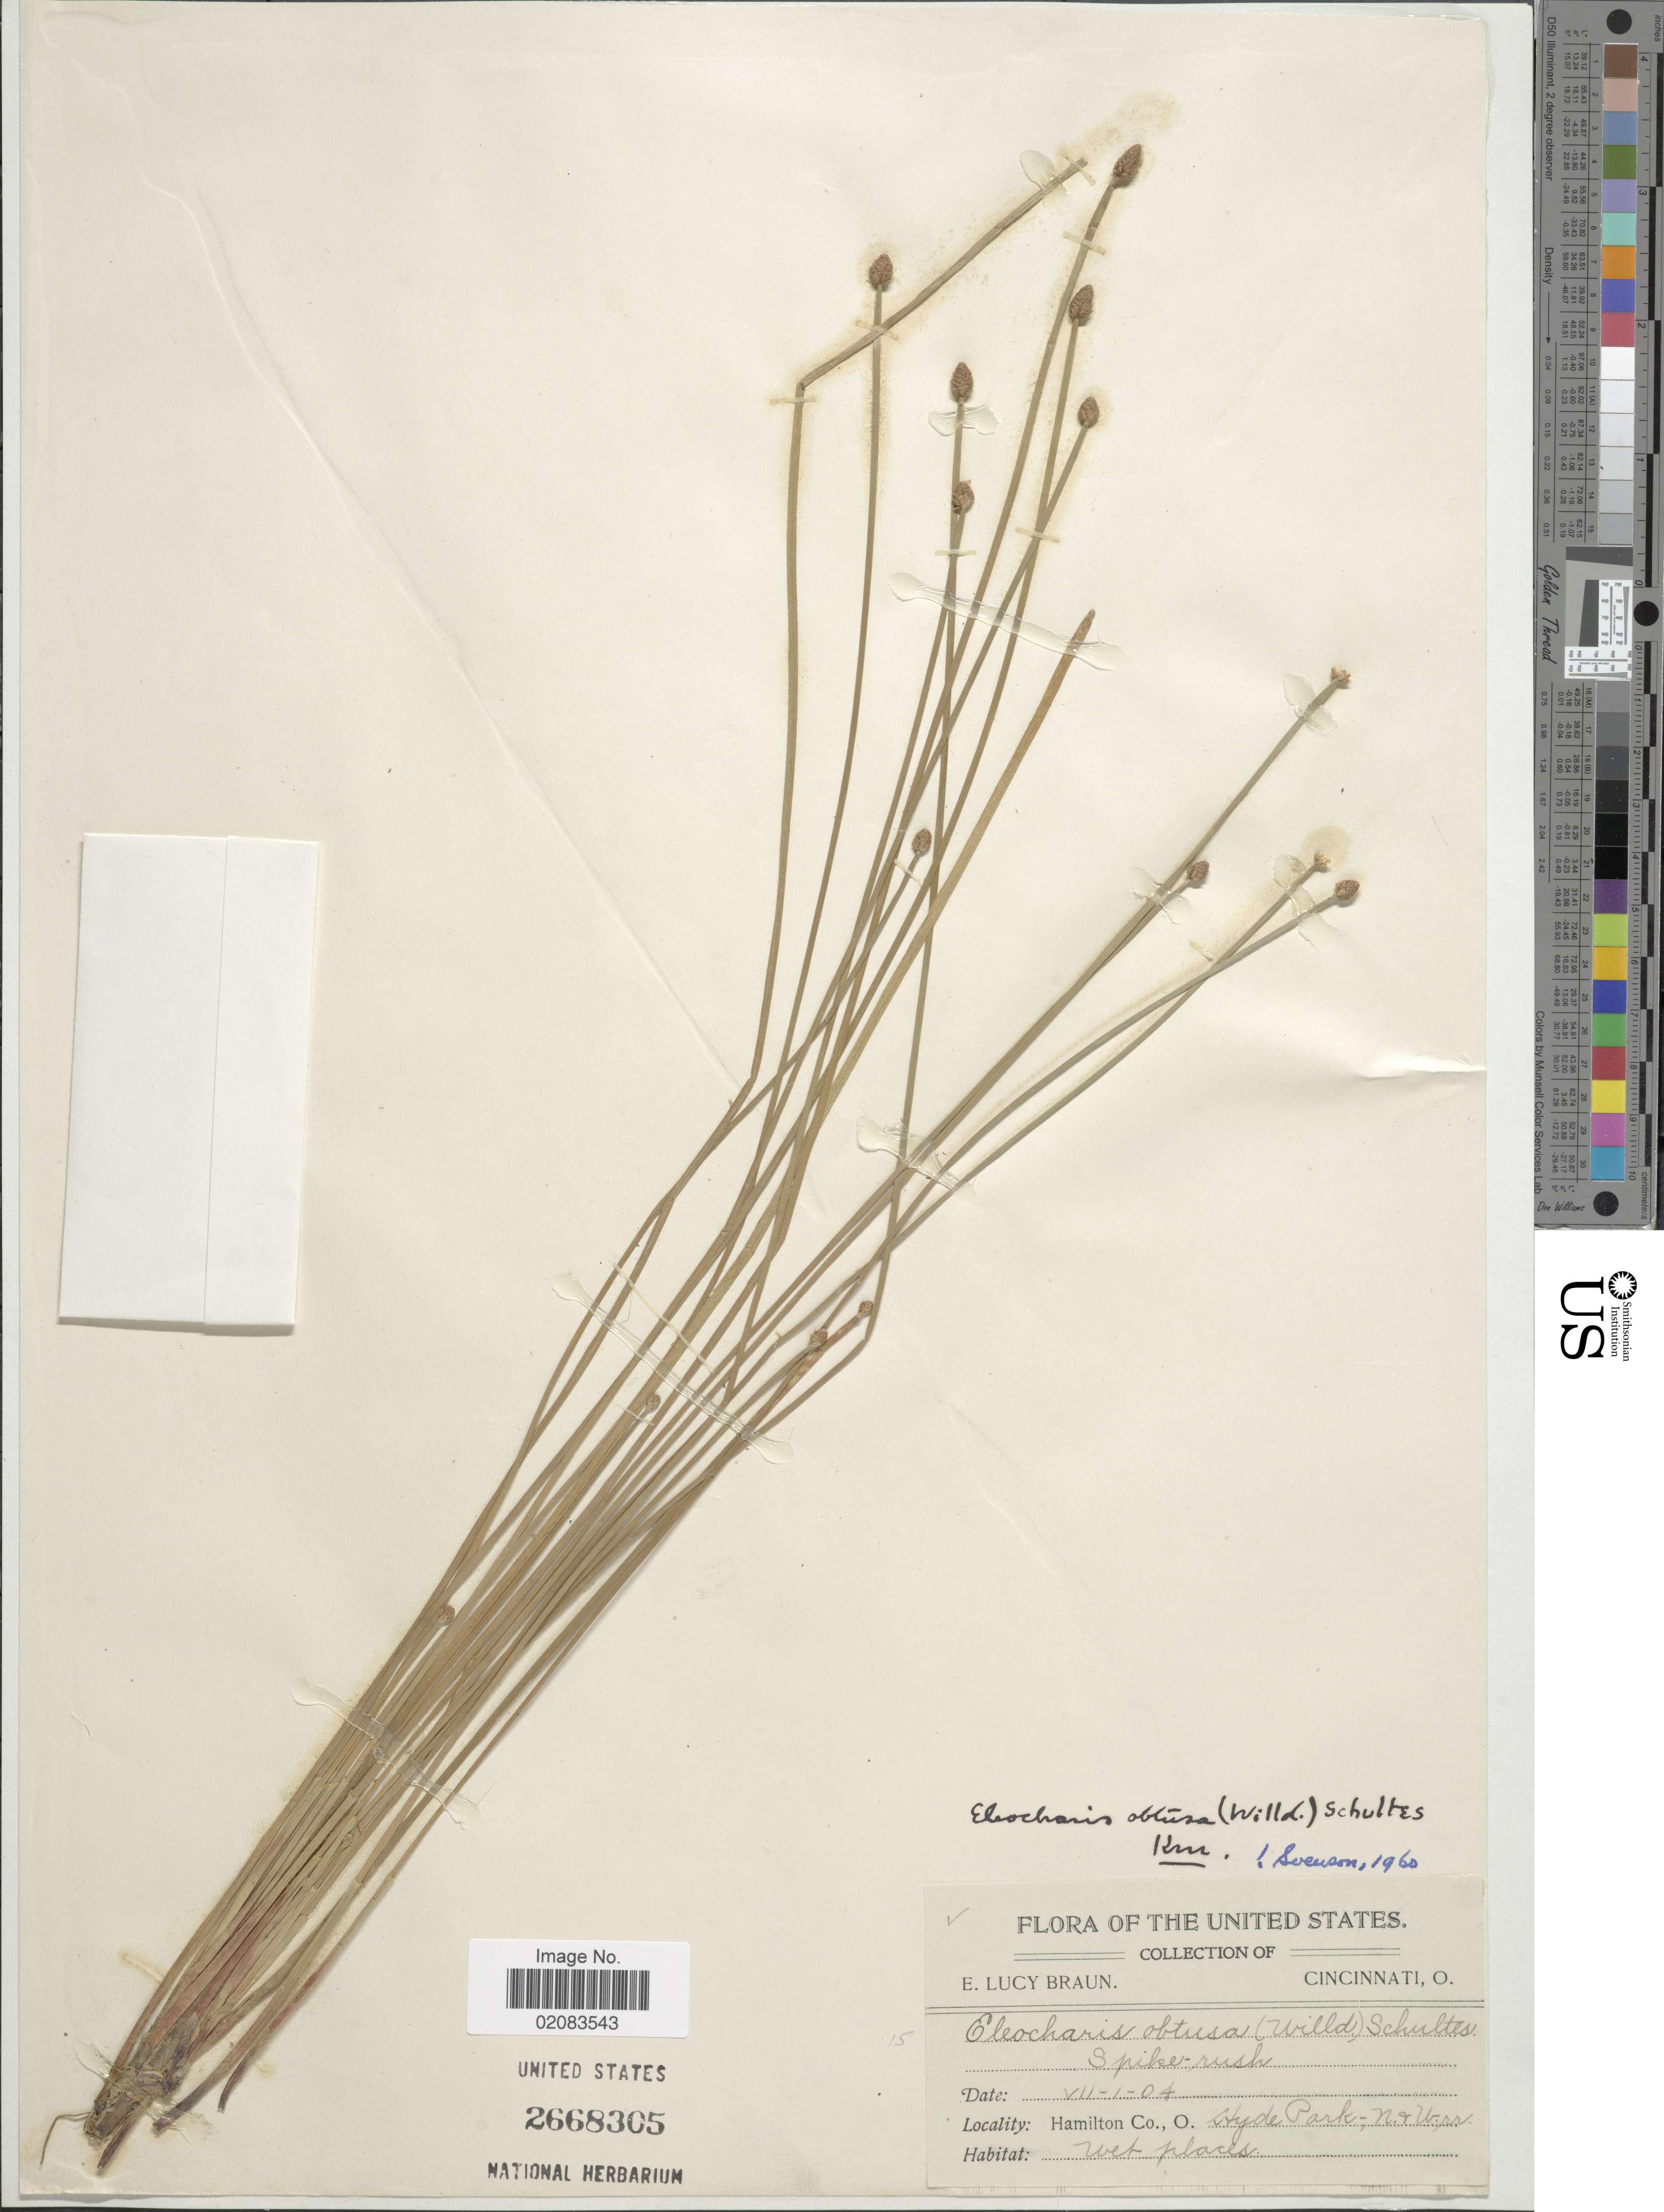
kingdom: Plantae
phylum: Tracheophyta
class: Liliopsida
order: Poales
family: Cyperaceae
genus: Eleocharis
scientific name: Eleocharis obtusa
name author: (Willd.) Schult.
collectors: E. L. Braun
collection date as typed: Transcribed d/m/y: 1/7/4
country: United States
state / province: Ohio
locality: Hamilton Co., Hyde Park,- N & U rr., wet places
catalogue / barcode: US 2668305